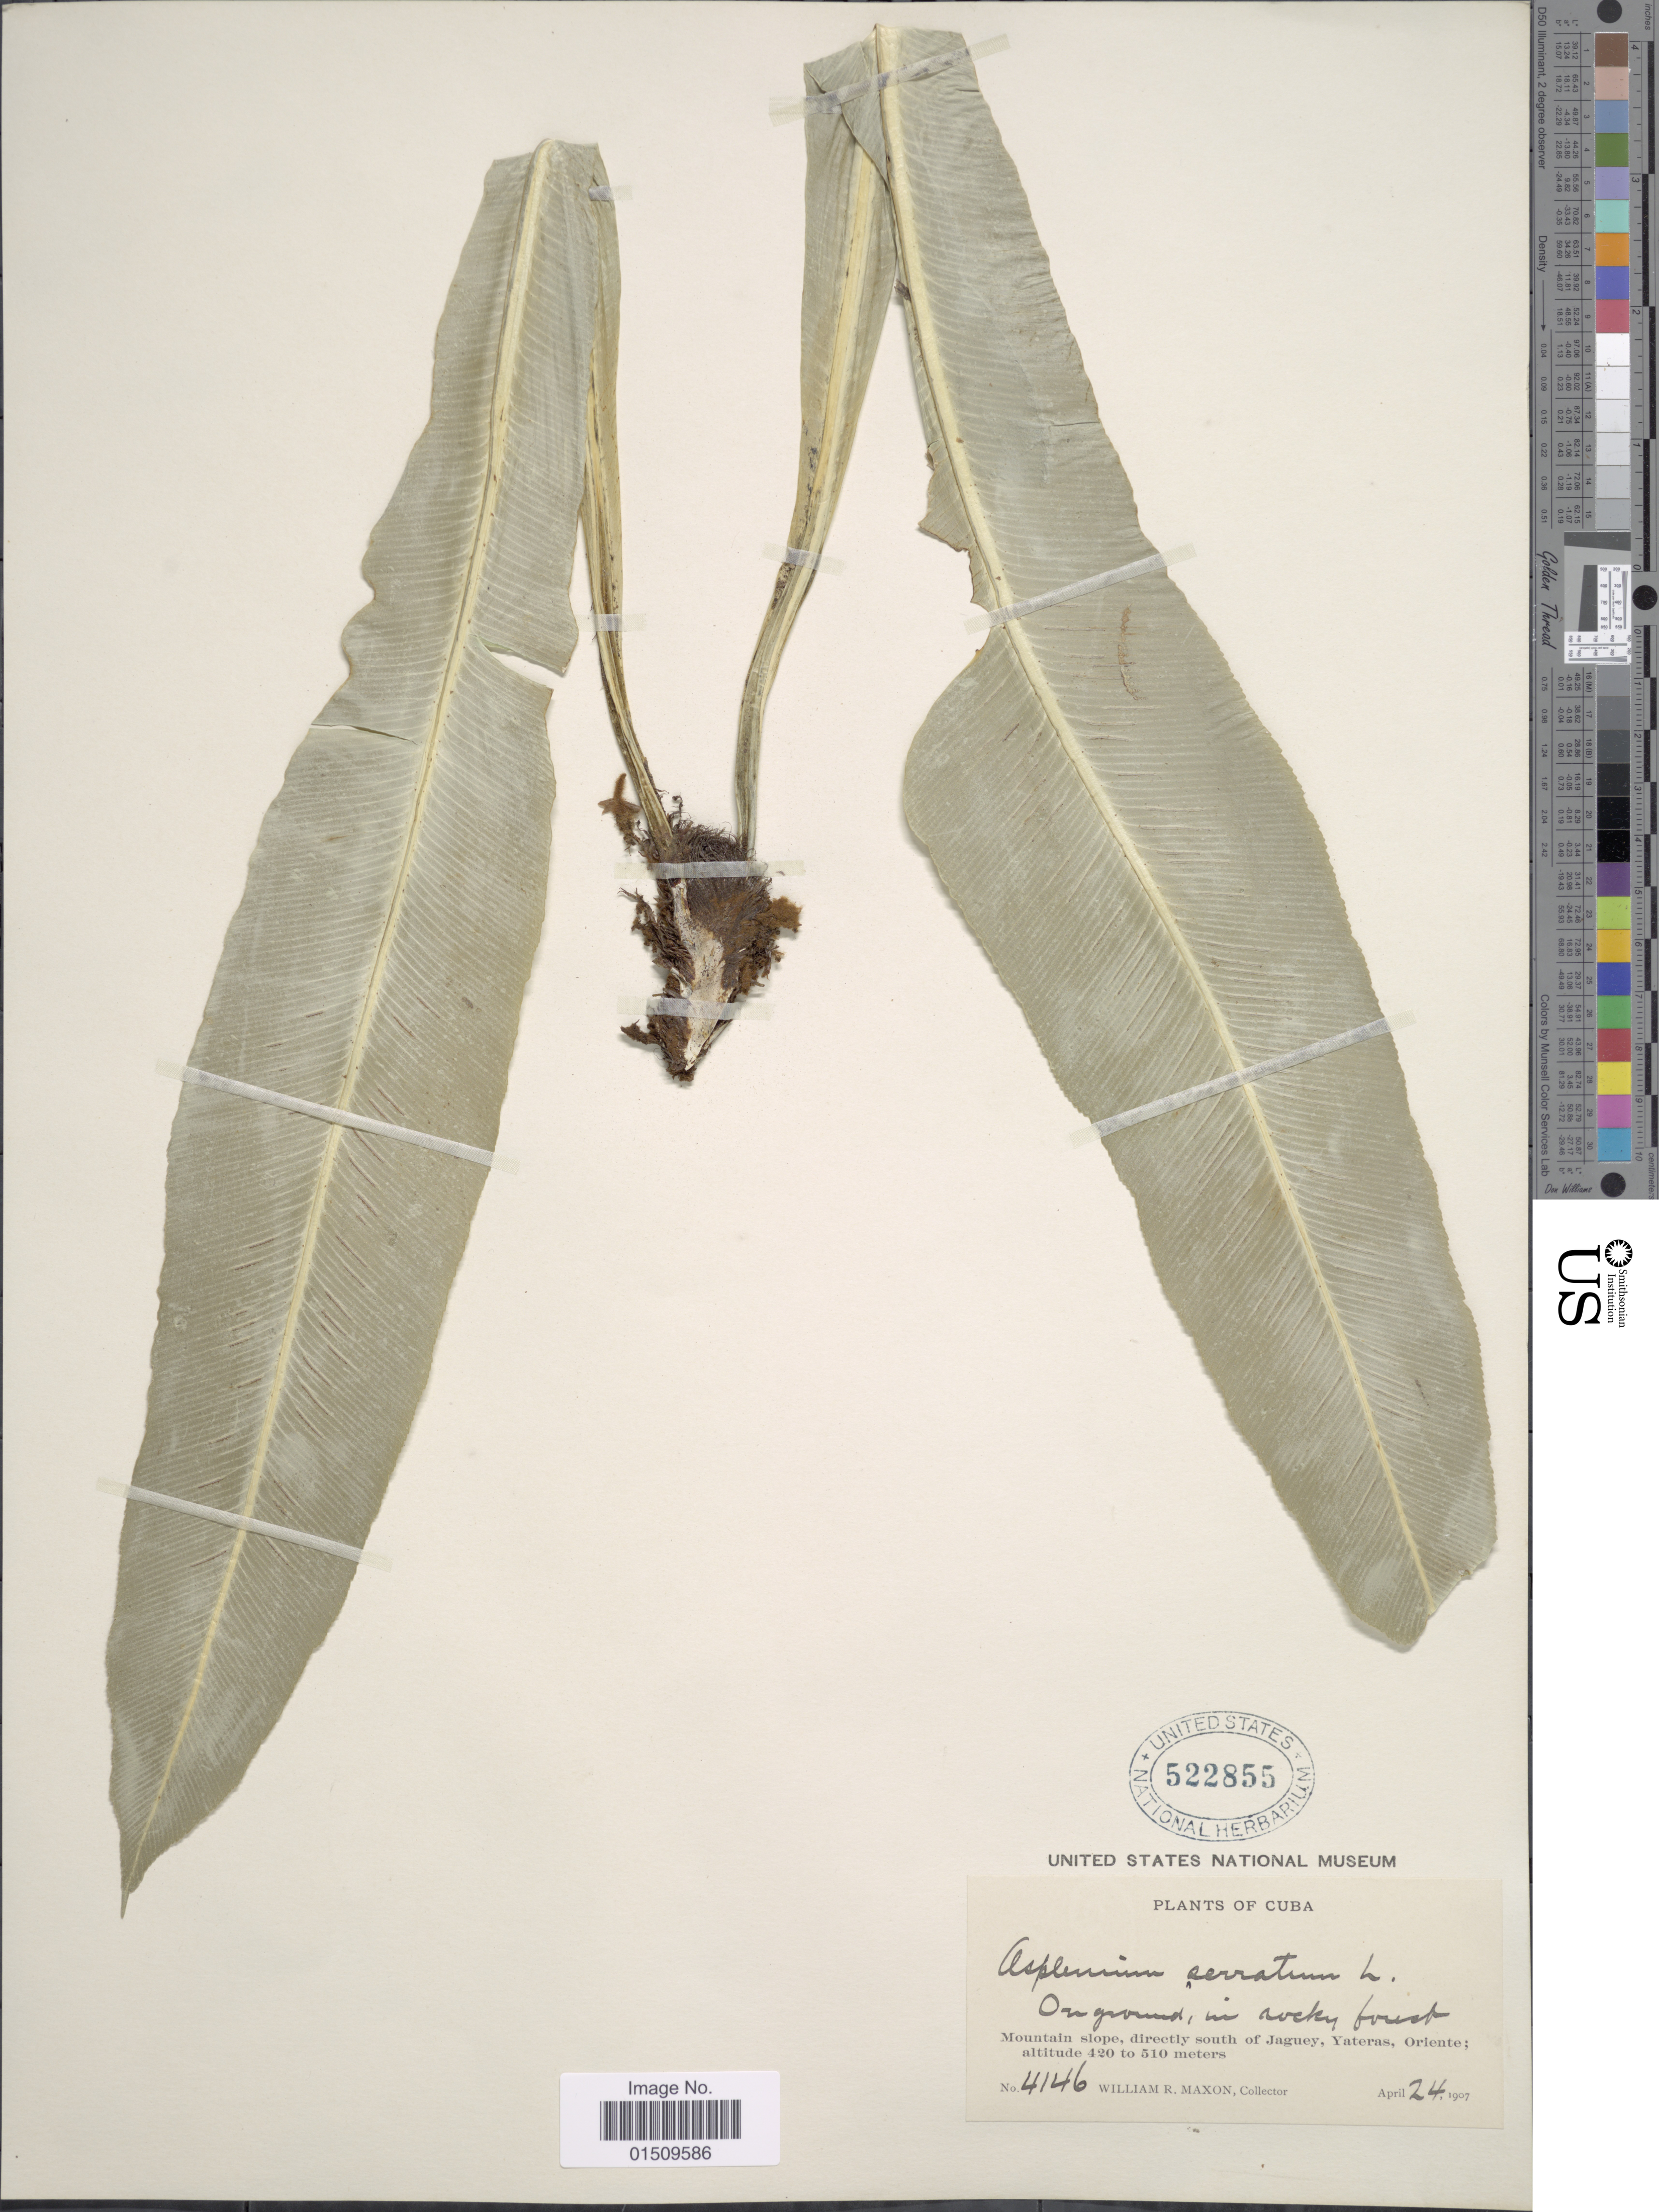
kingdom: Plantae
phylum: Tracheophyta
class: Polypodiopsida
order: Polypodiales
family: Aspleniaceae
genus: Asplenium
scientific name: Asplenium serratum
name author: L.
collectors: W. R. Maxon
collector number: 4146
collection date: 1907-04-24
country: Cuba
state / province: Oriente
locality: Cuba, Mountains slope, directley south of Jaguey, Yateras.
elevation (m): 420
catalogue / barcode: US 522855